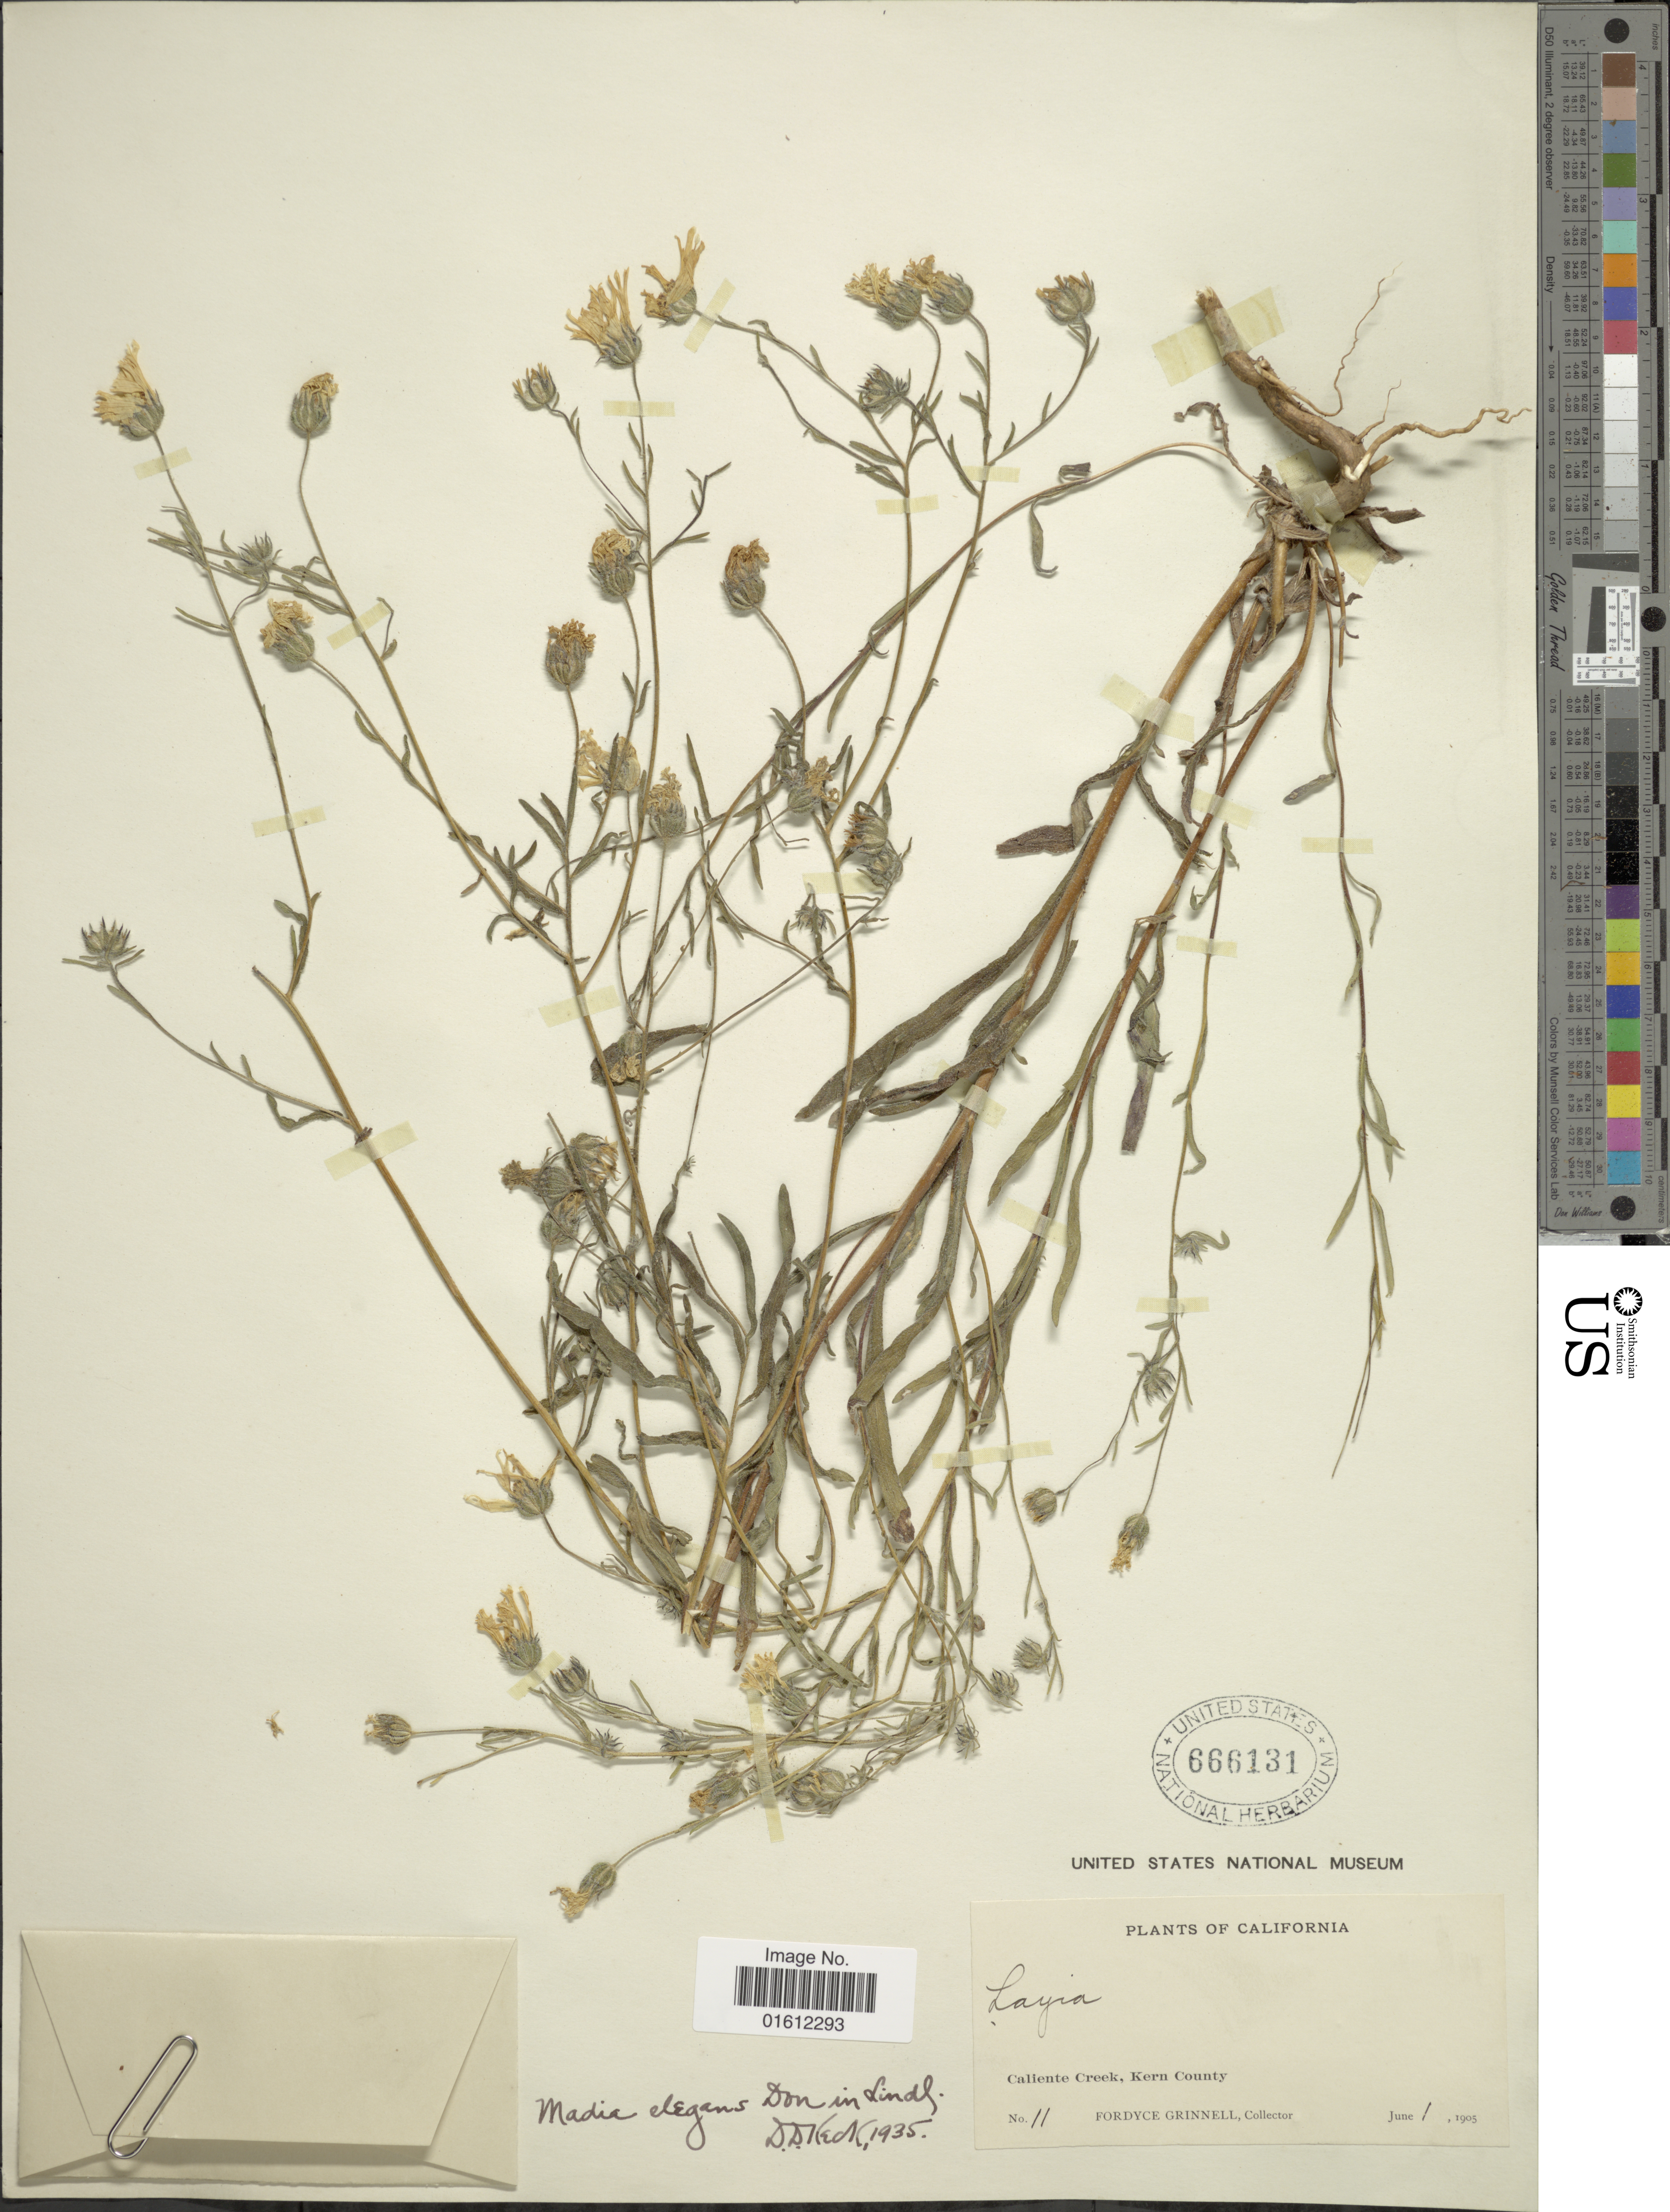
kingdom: Plantae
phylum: Tracheophyta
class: Magnoliopsida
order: Asterales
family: Asteraceae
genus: Madia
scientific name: Madia elegans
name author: D. Don ex Lindl.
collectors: F. Grinnell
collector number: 11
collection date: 1905-06-01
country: United States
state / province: California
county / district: Kern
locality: Caliente Creek, Kern County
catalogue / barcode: US 666131